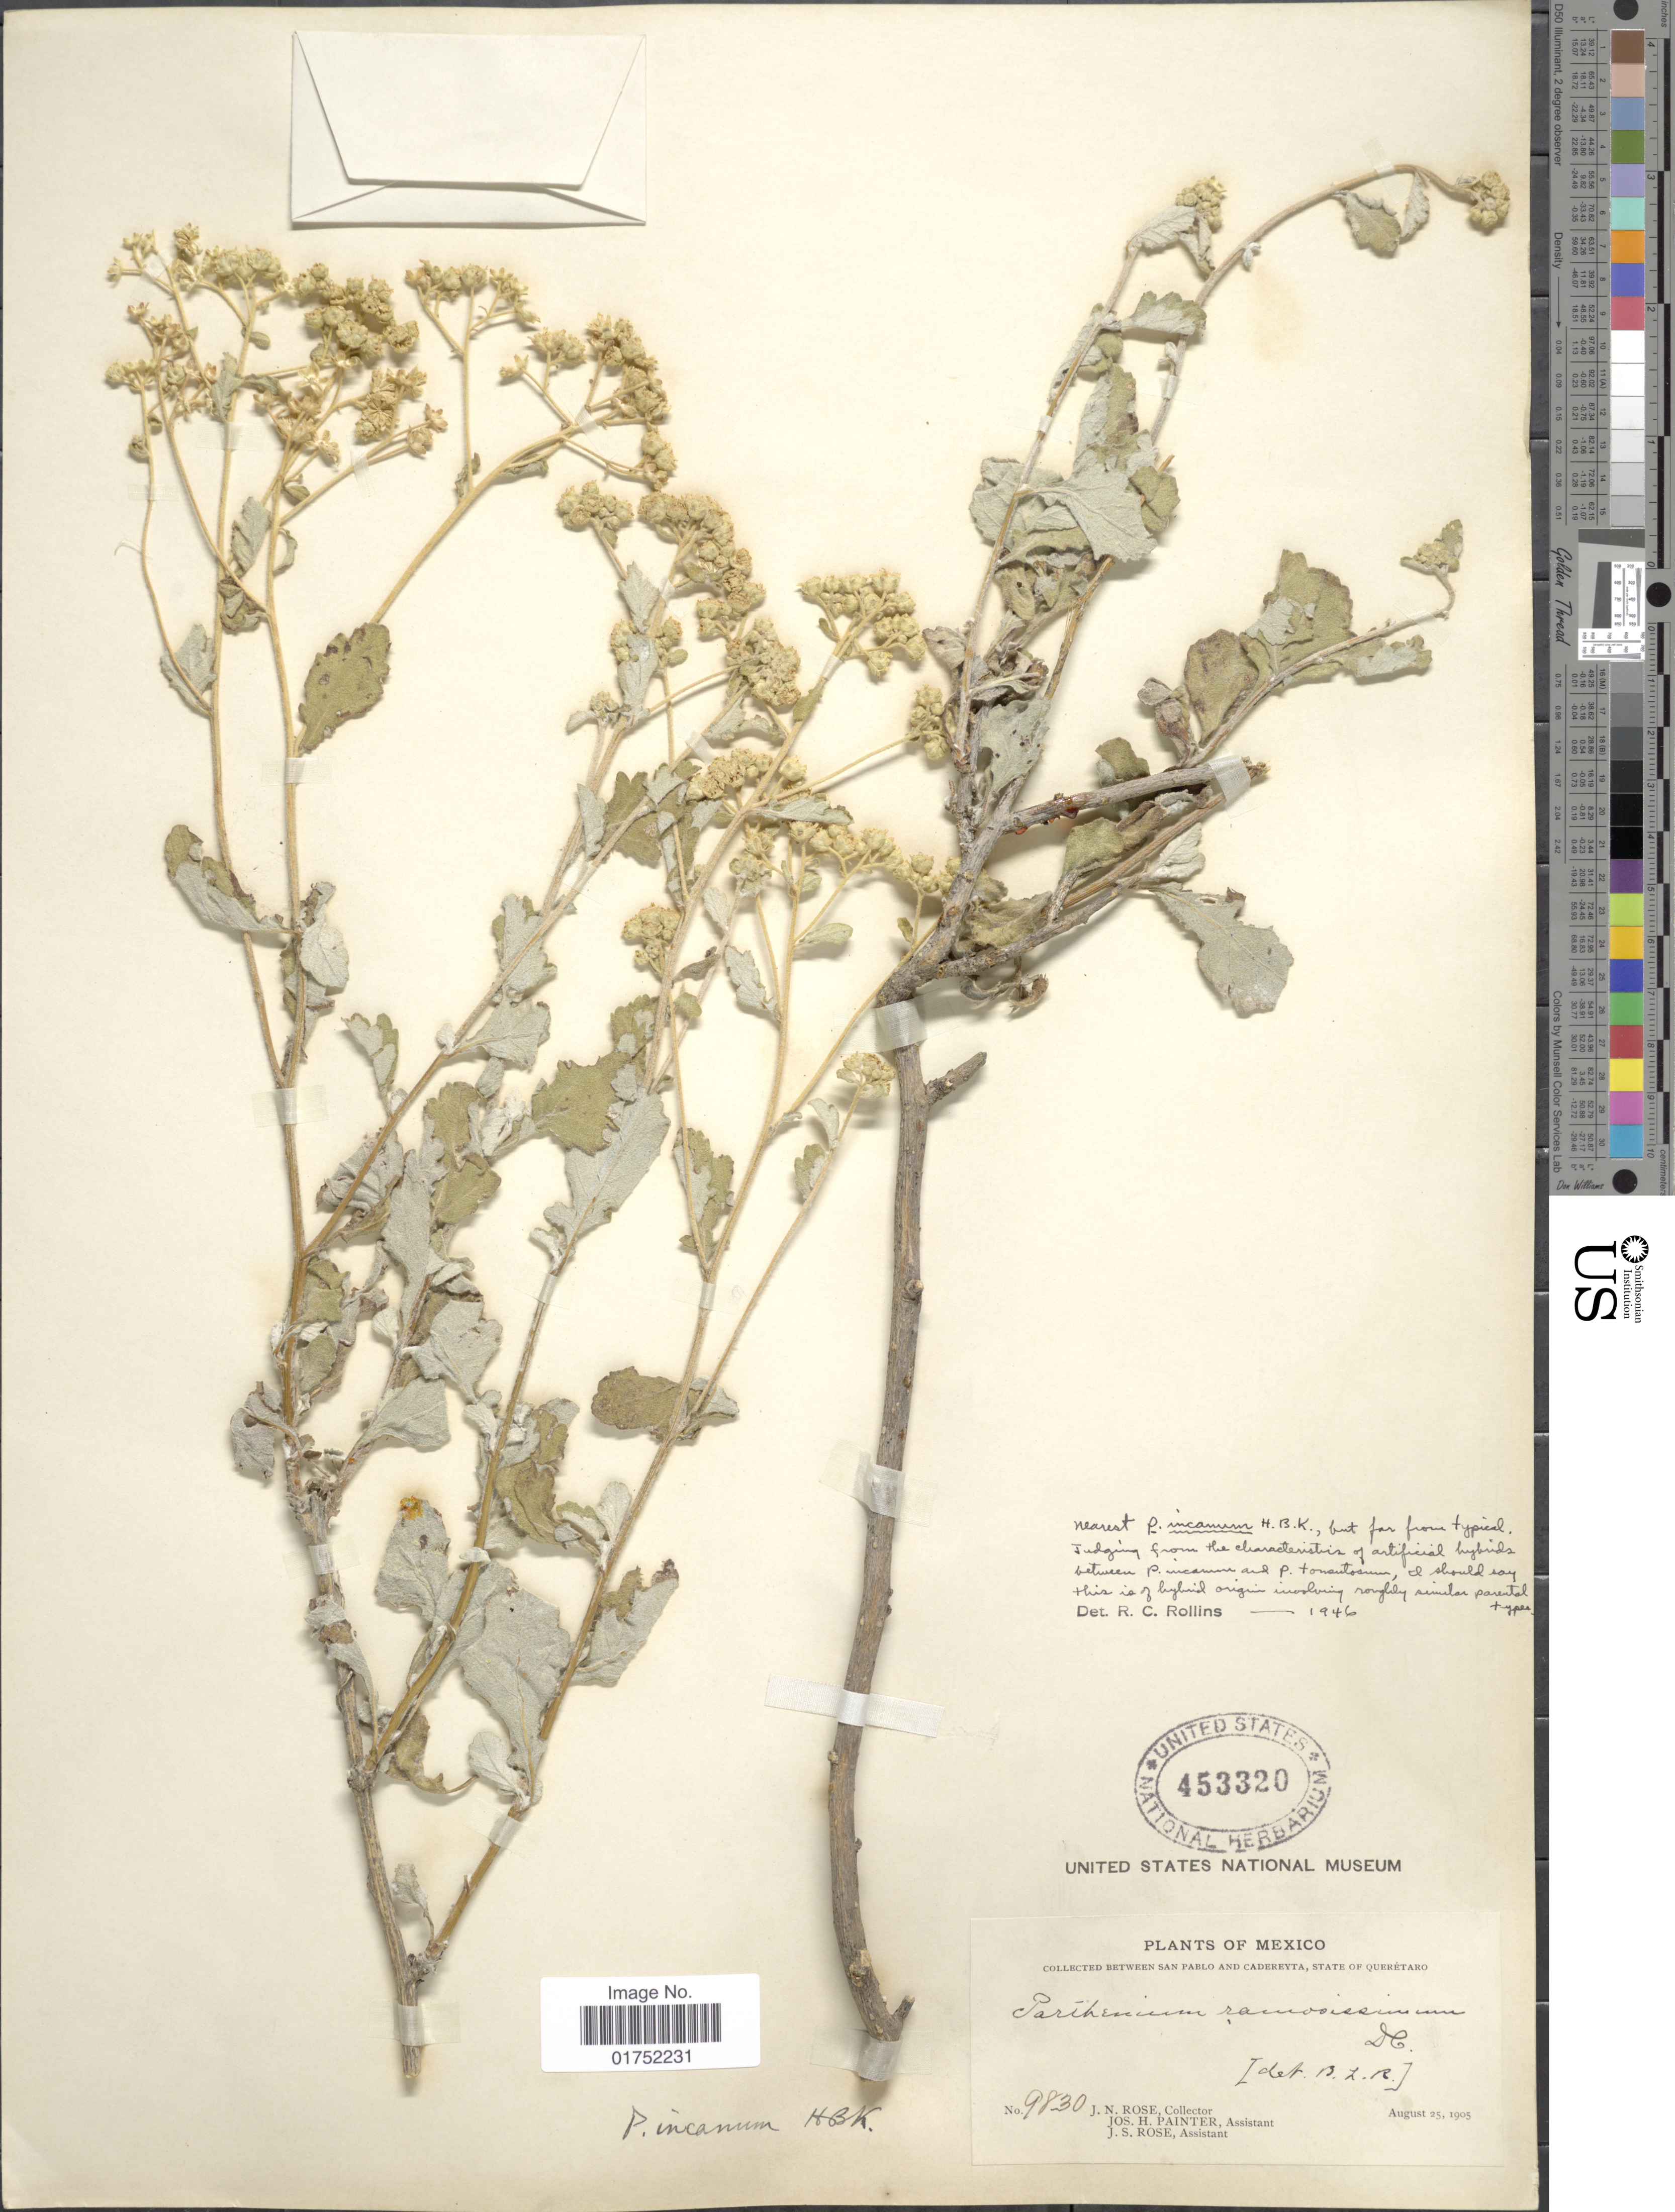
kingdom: Plantae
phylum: Tracheophyta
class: Magnoliopsida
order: Asterales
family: Asteraceae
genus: Parthenium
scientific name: Parthenium incanum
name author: Kunth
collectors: J. N. Rose, J. H. Painter & J. S. Rose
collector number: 9830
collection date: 1905-08-25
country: Mexico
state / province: Querétaro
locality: Between San Pablo and Cadereyta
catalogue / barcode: US 453320